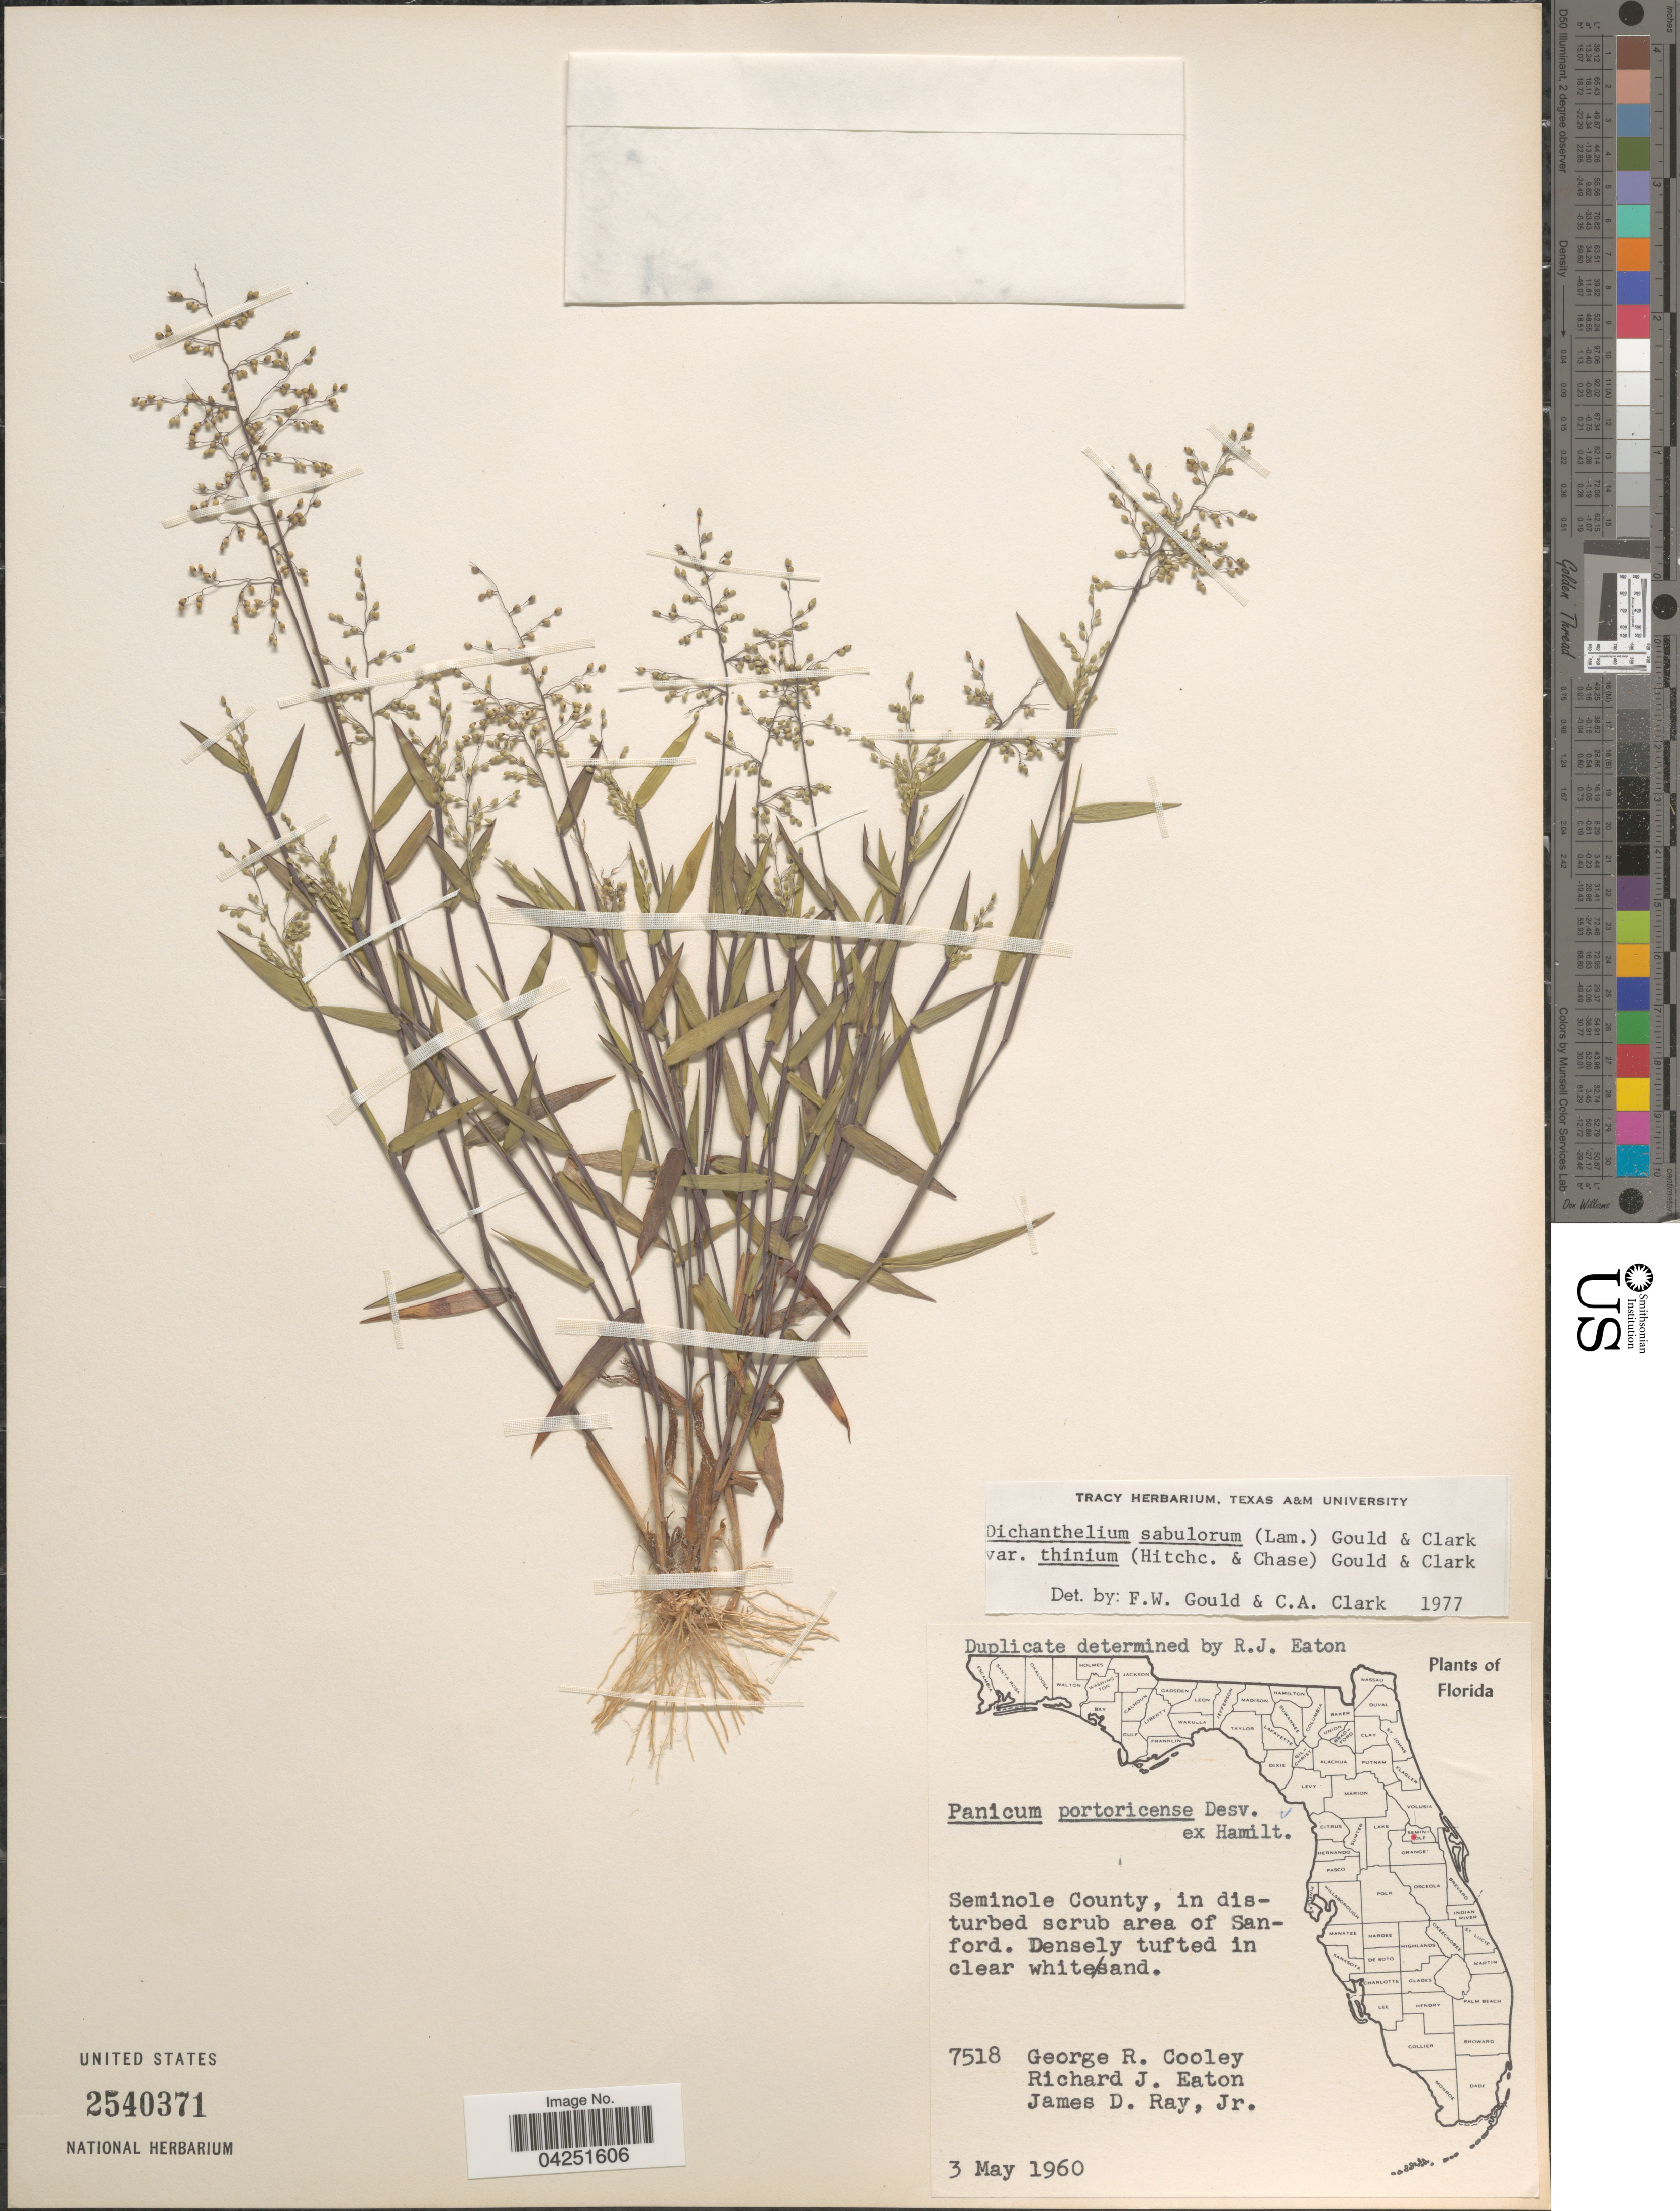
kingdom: Plantae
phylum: Tracheophyta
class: Liliopsida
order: Poales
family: Poaceae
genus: Dichanthelium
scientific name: Dichanthelium acuminatum var. acuminatum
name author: (Sw.) Gould & C.A. Clark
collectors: G. R. Cooley, R. J. Eaton & J. Day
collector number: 7518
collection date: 1960-05-03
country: United States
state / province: Florida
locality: Seminole County, in disturbed scrub area of Sanford.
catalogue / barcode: US 2540371